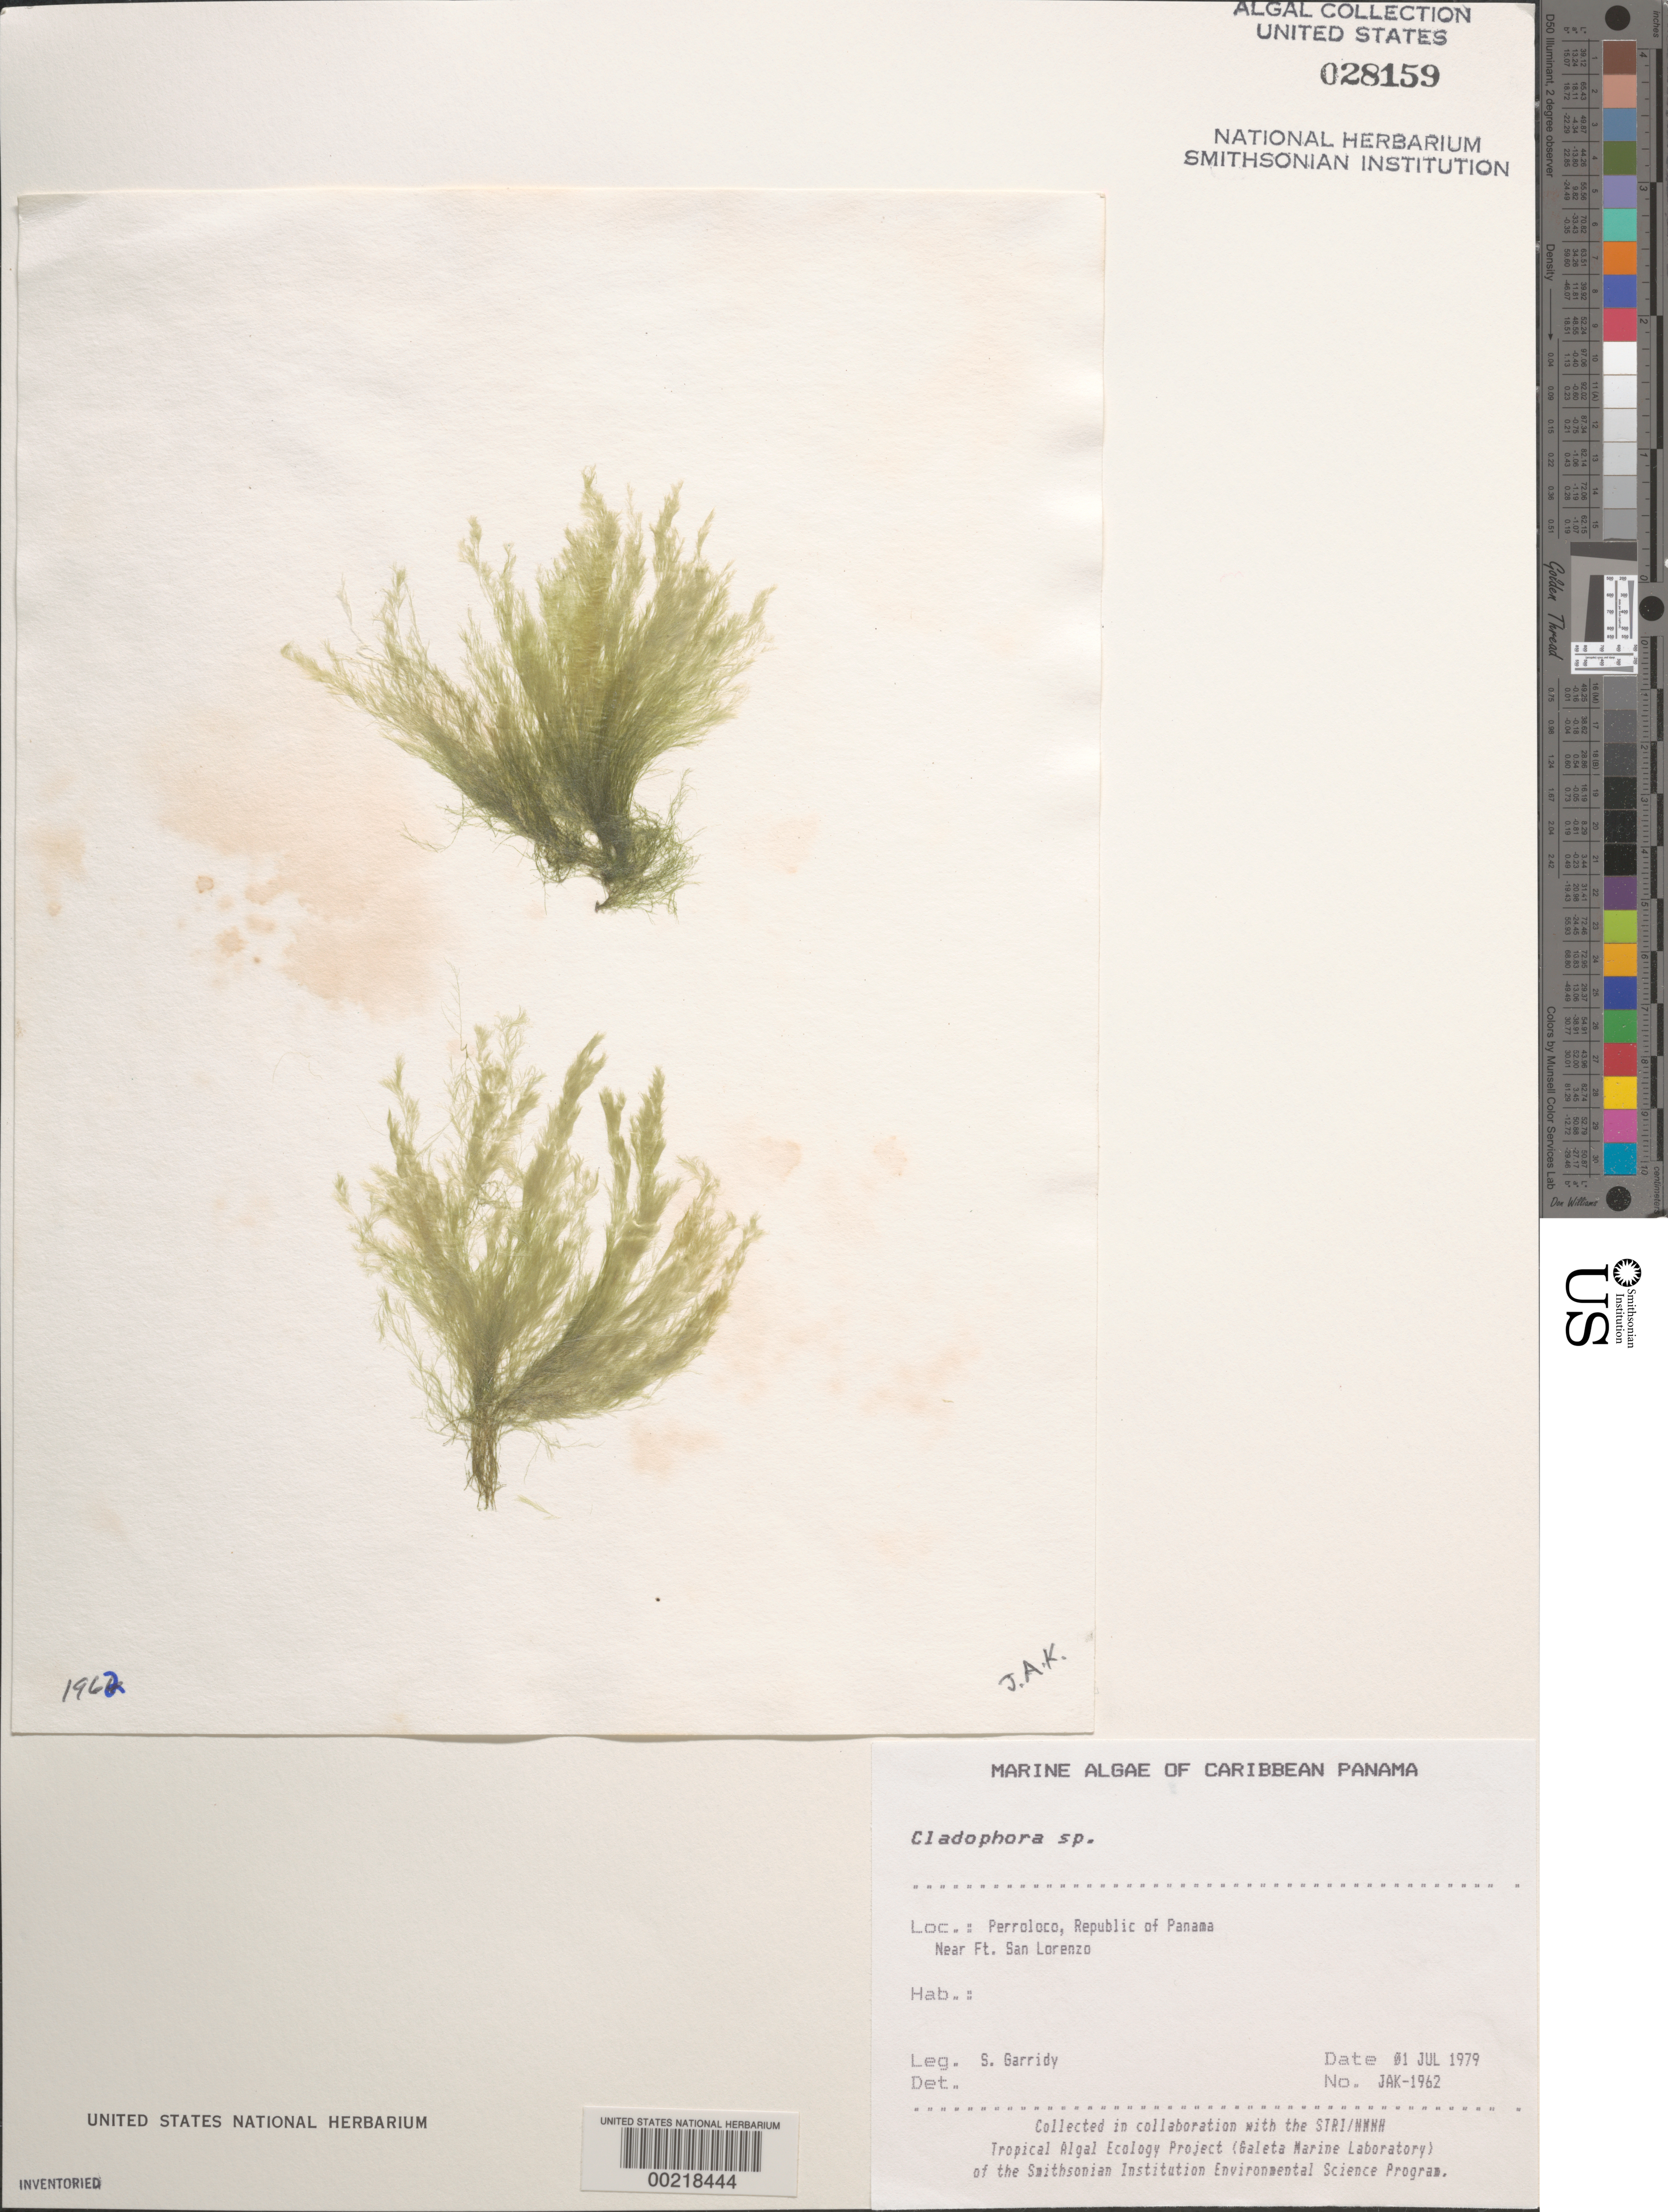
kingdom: Plantae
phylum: Chlorophyta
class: Ulvophyceae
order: Cladophorales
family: Cladophoraceae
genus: Cladophora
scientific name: Cladophora sp.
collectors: S. Garridy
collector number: JAK-1962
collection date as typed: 01 Jul 1979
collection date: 1979-07-01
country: Panama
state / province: Colón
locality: Perroloco, near Fort San Lorenzo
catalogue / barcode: US 28159